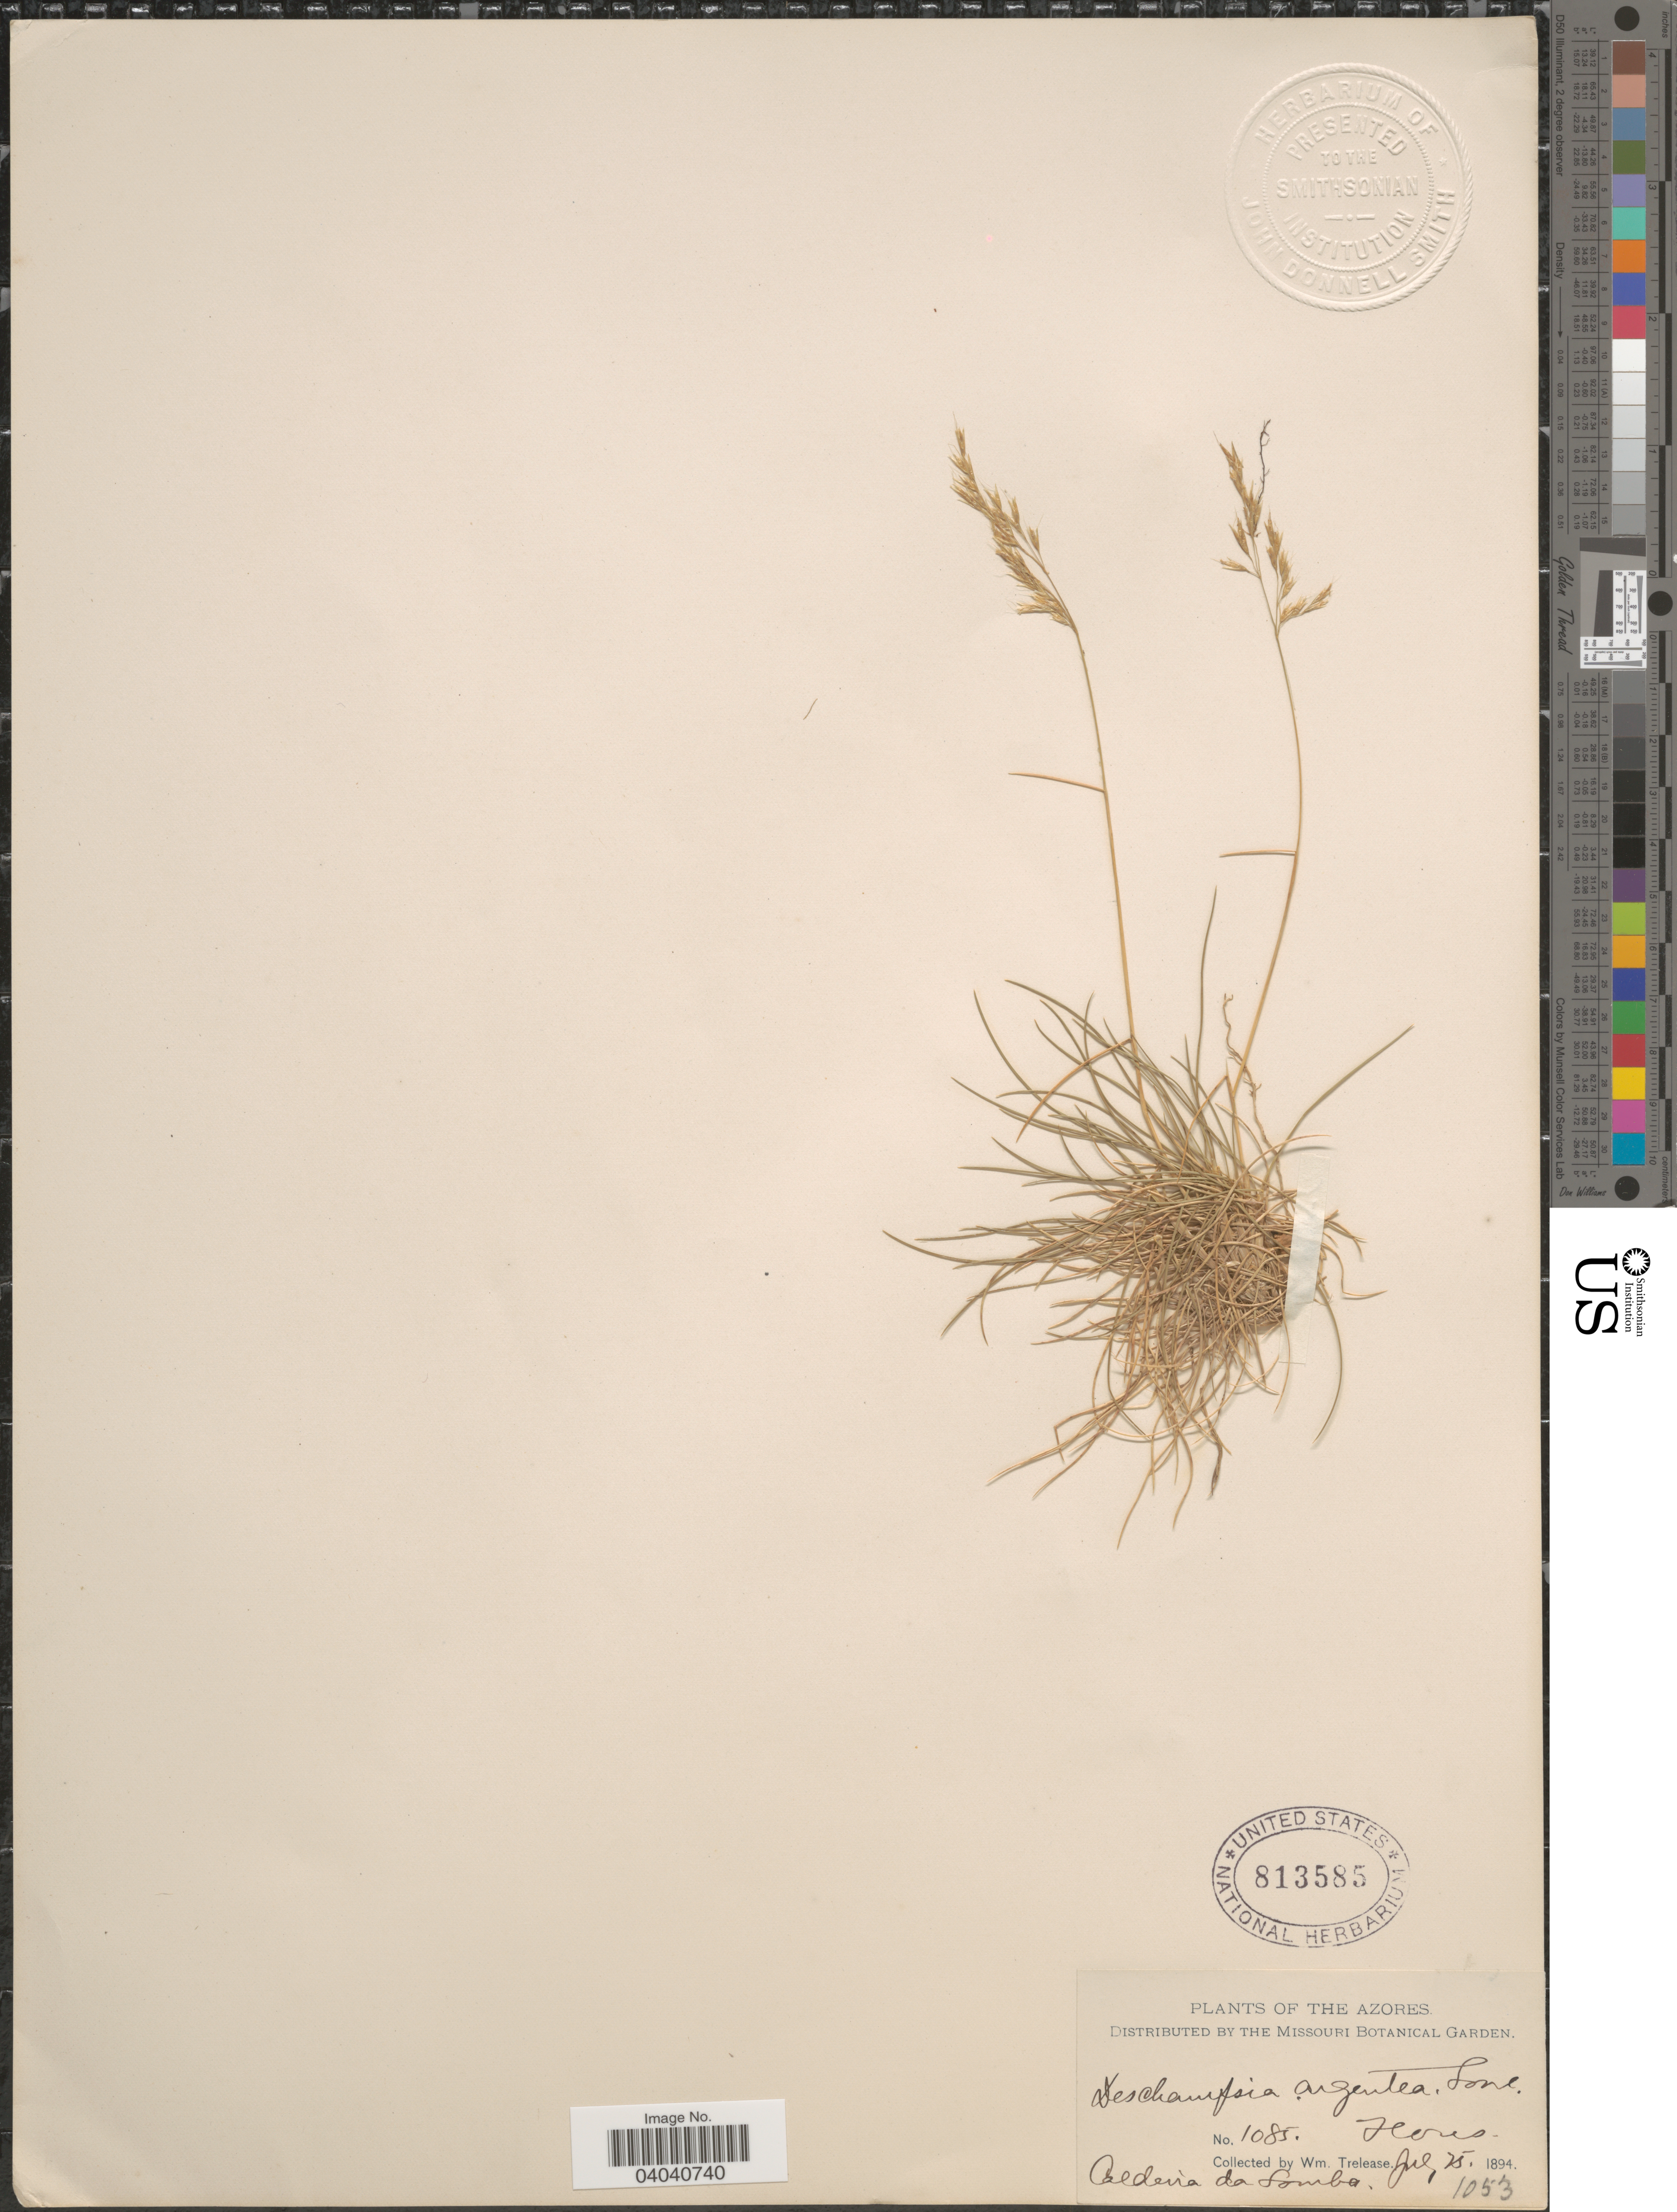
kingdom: Plantae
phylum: Tracheophyta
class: Liliopsida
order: Poales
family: Poaceae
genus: Deschampsia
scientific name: Deschampsia argentea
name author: (Lowe) Lowe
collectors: W. Trelease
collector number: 1085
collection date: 1894-07-25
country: Portugal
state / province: Azores (Aut. Reg.)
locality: Caldeira da Lomba.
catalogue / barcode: US 813585